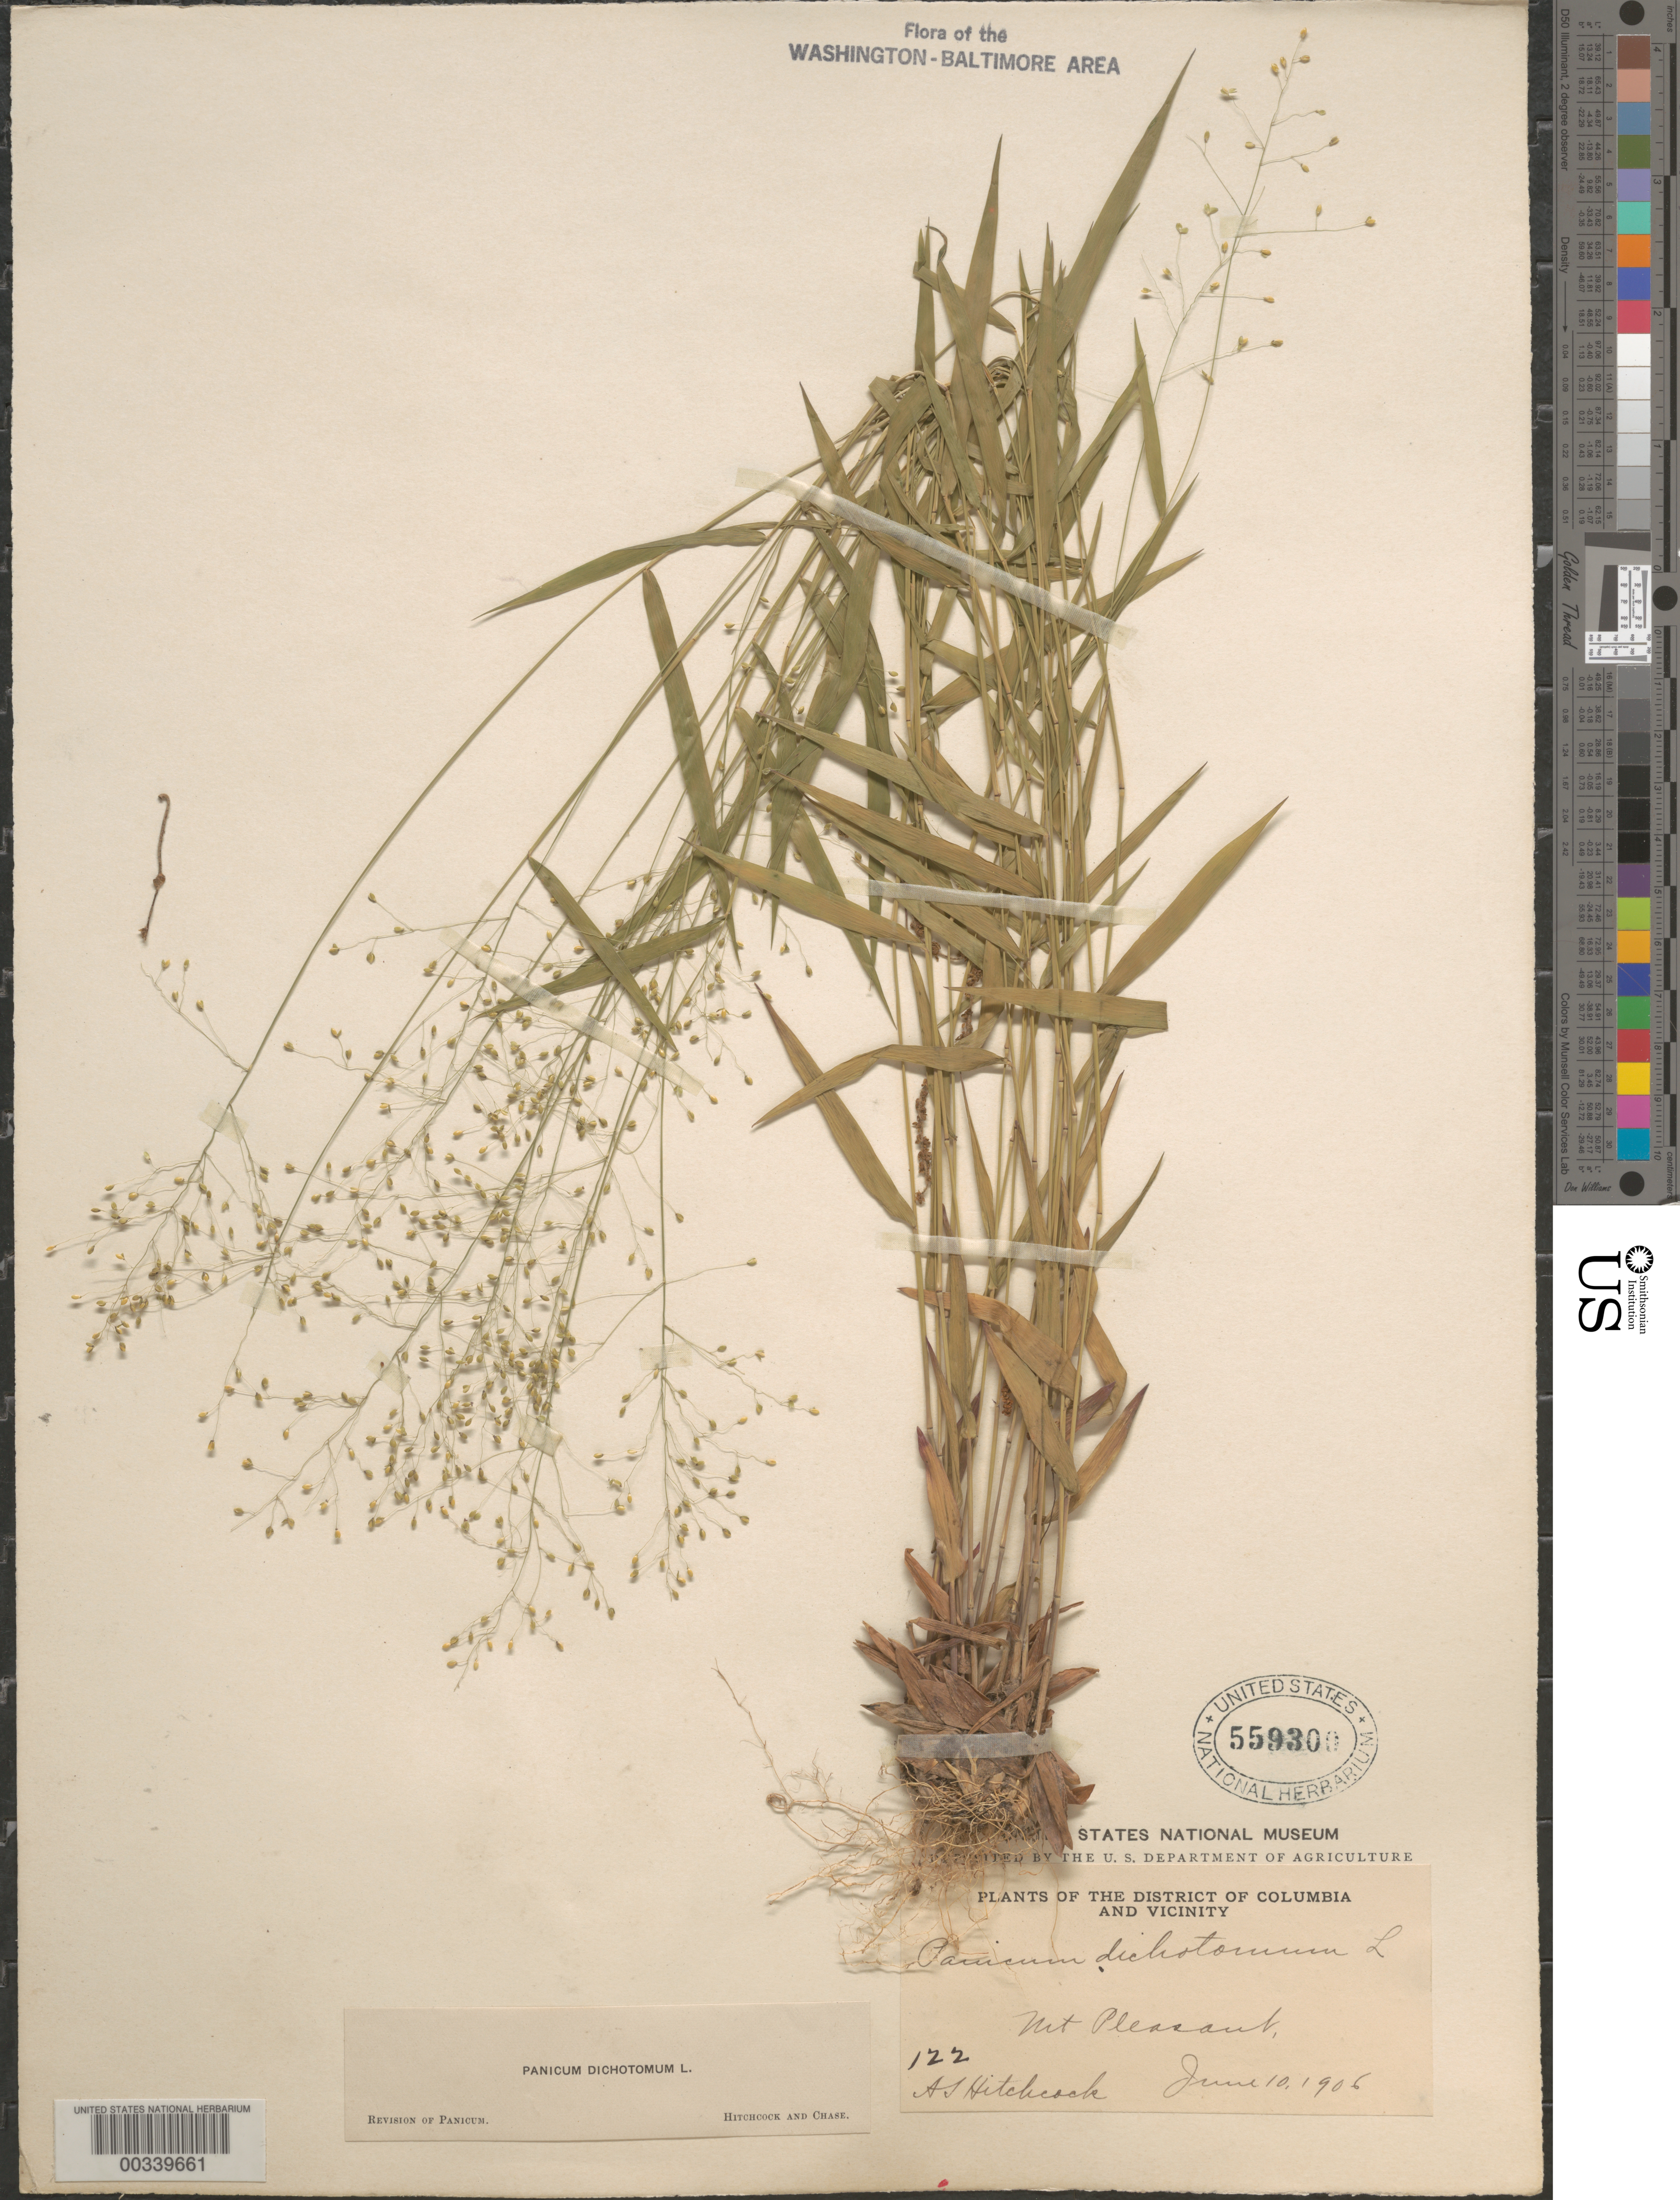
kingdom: Plantae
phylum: Tracheophyta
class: Liliopsida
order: Poales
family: Poaceae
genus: Dichanthelium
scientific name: Dichanthelium dichotomum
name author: (L.) Gould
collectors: A. S. Hitchcock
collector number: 122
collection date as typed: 10 Jun 1906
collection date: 1906-06-10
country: United States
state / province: District of Columbia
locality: Mount Pleasant Rock Creek Park and Vicinity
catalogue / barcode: US 559300